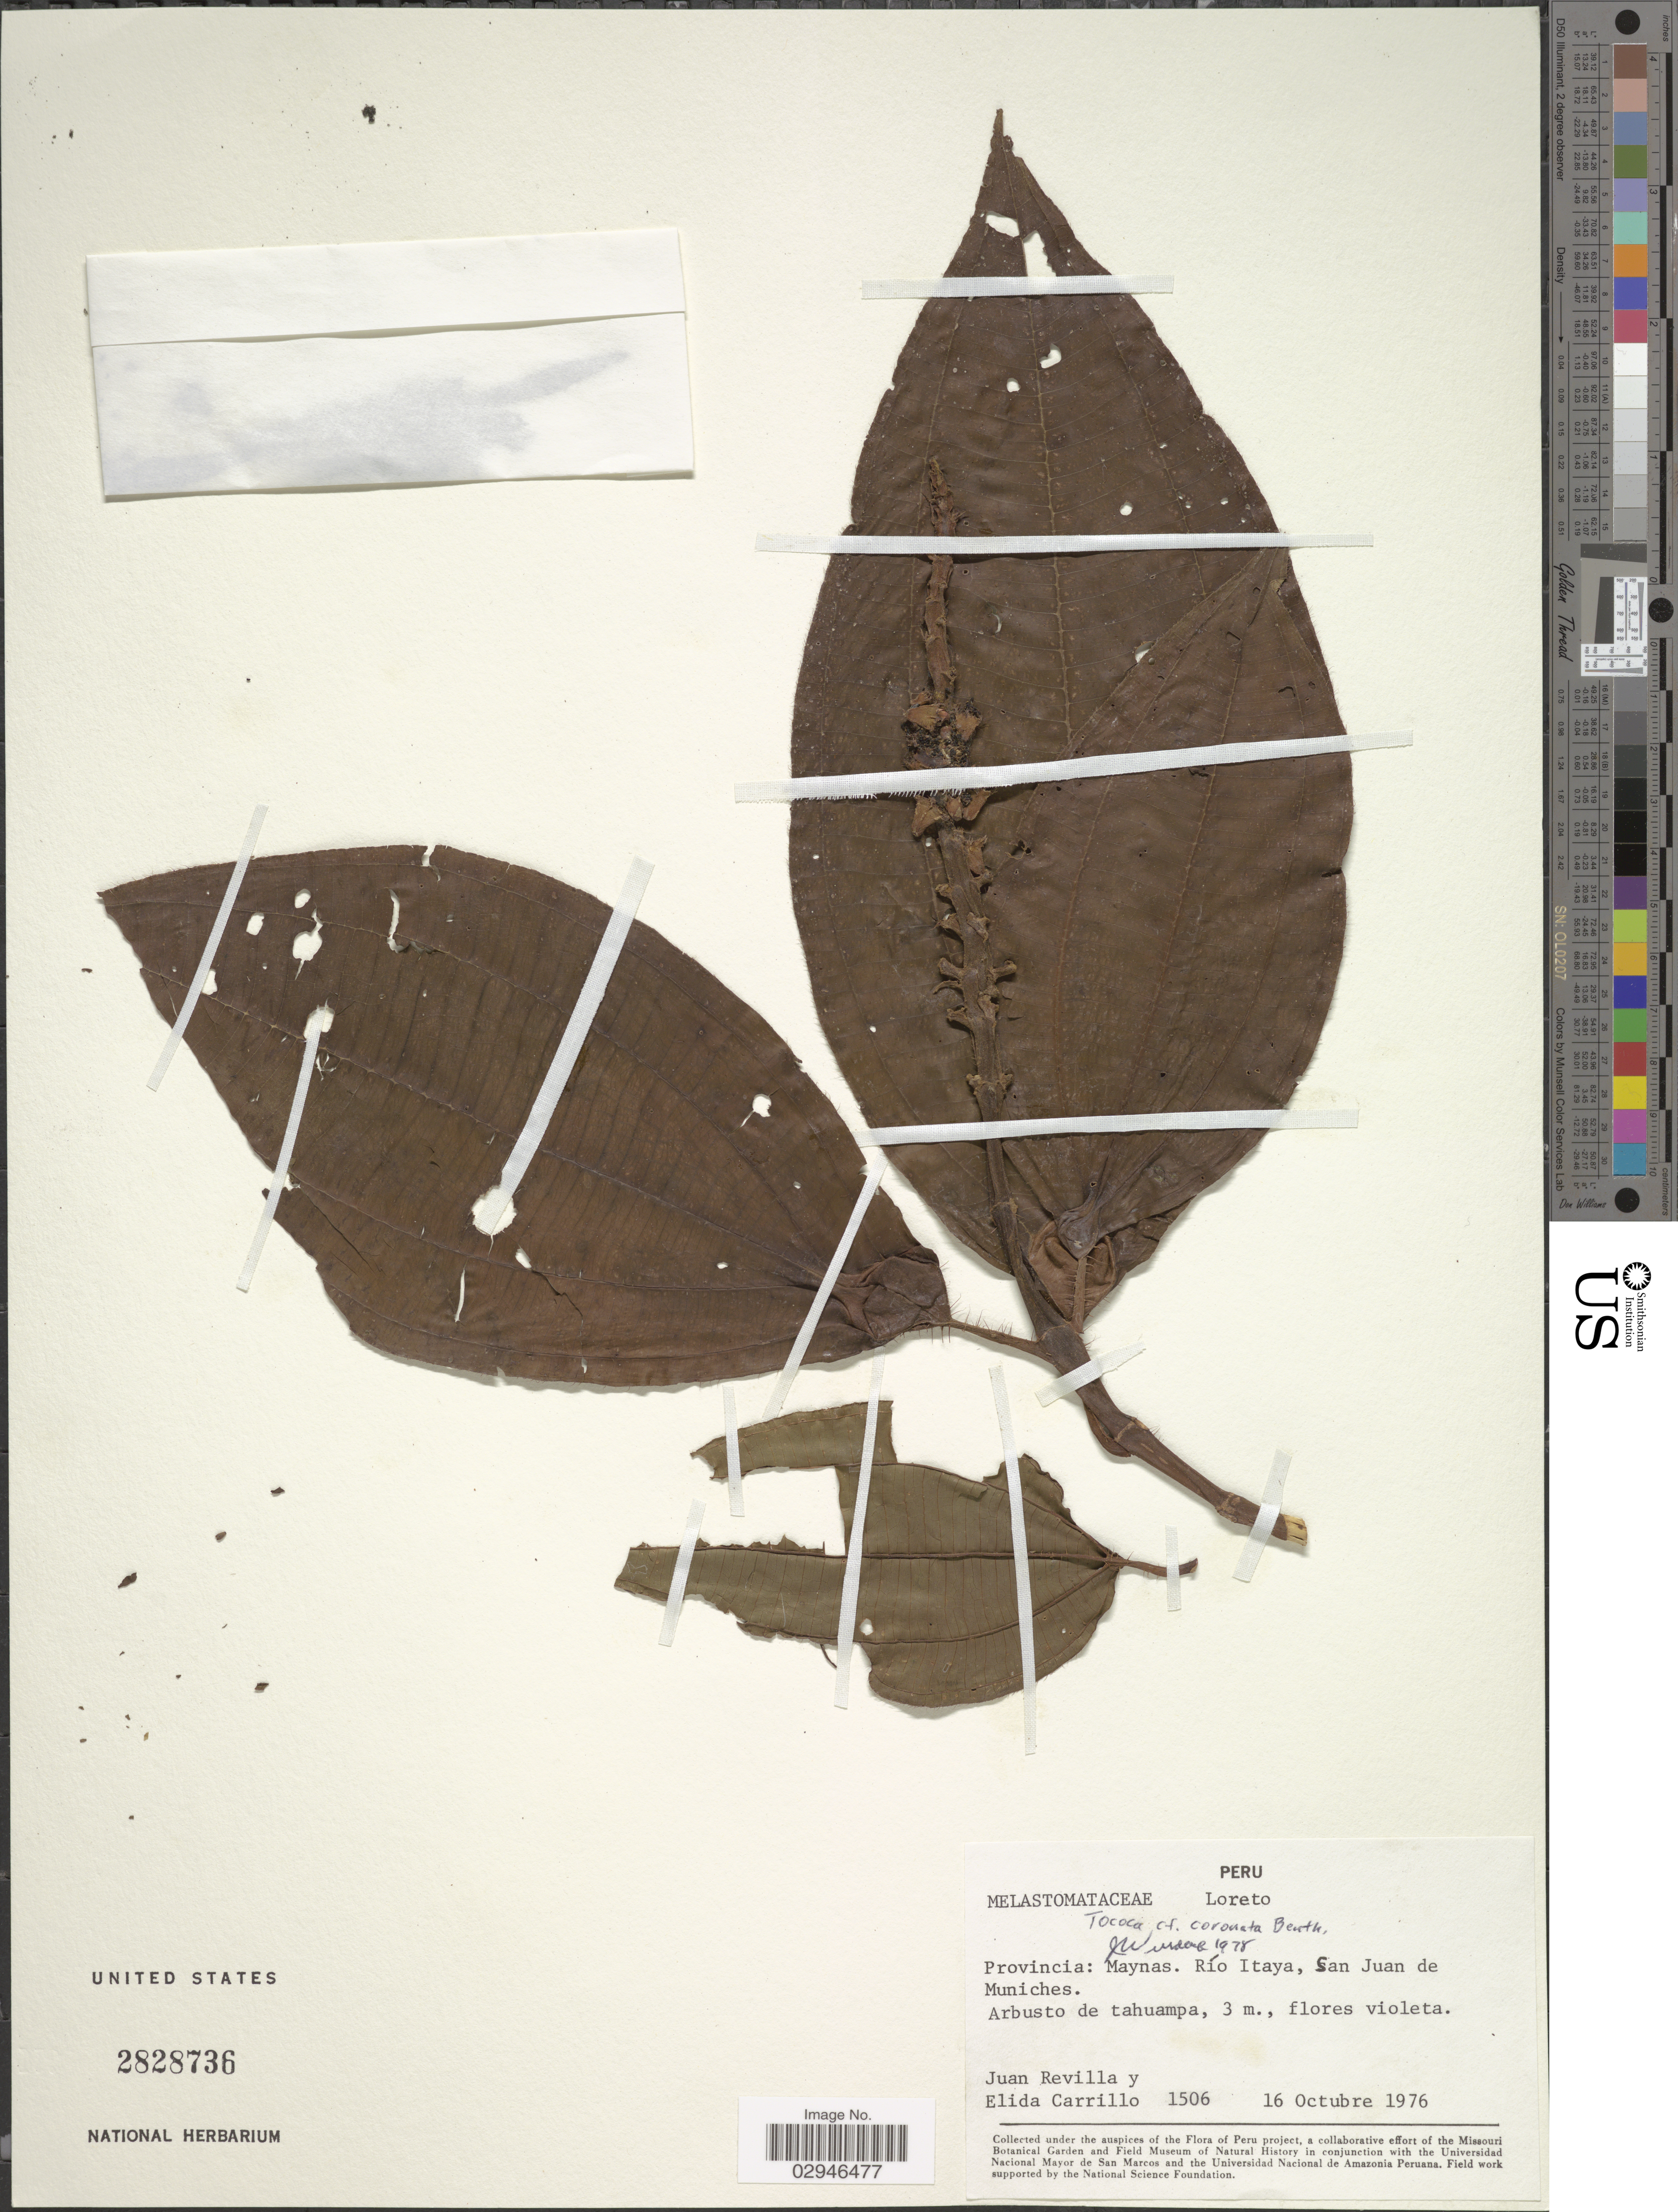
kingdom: Plantae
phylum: Tracheophyta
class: Magnoliopsida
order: Myrtales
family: Melastomataceae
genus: Tococa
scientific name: Tococa coronata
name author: Benth.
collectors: J. Revilla & E. Carrillo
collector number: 1506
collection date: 1976-10-16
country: Peru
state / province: Loreto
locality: Provincia: Maynas, Rio Itaya, San Juan de Muniches.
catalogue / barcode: US 2828736